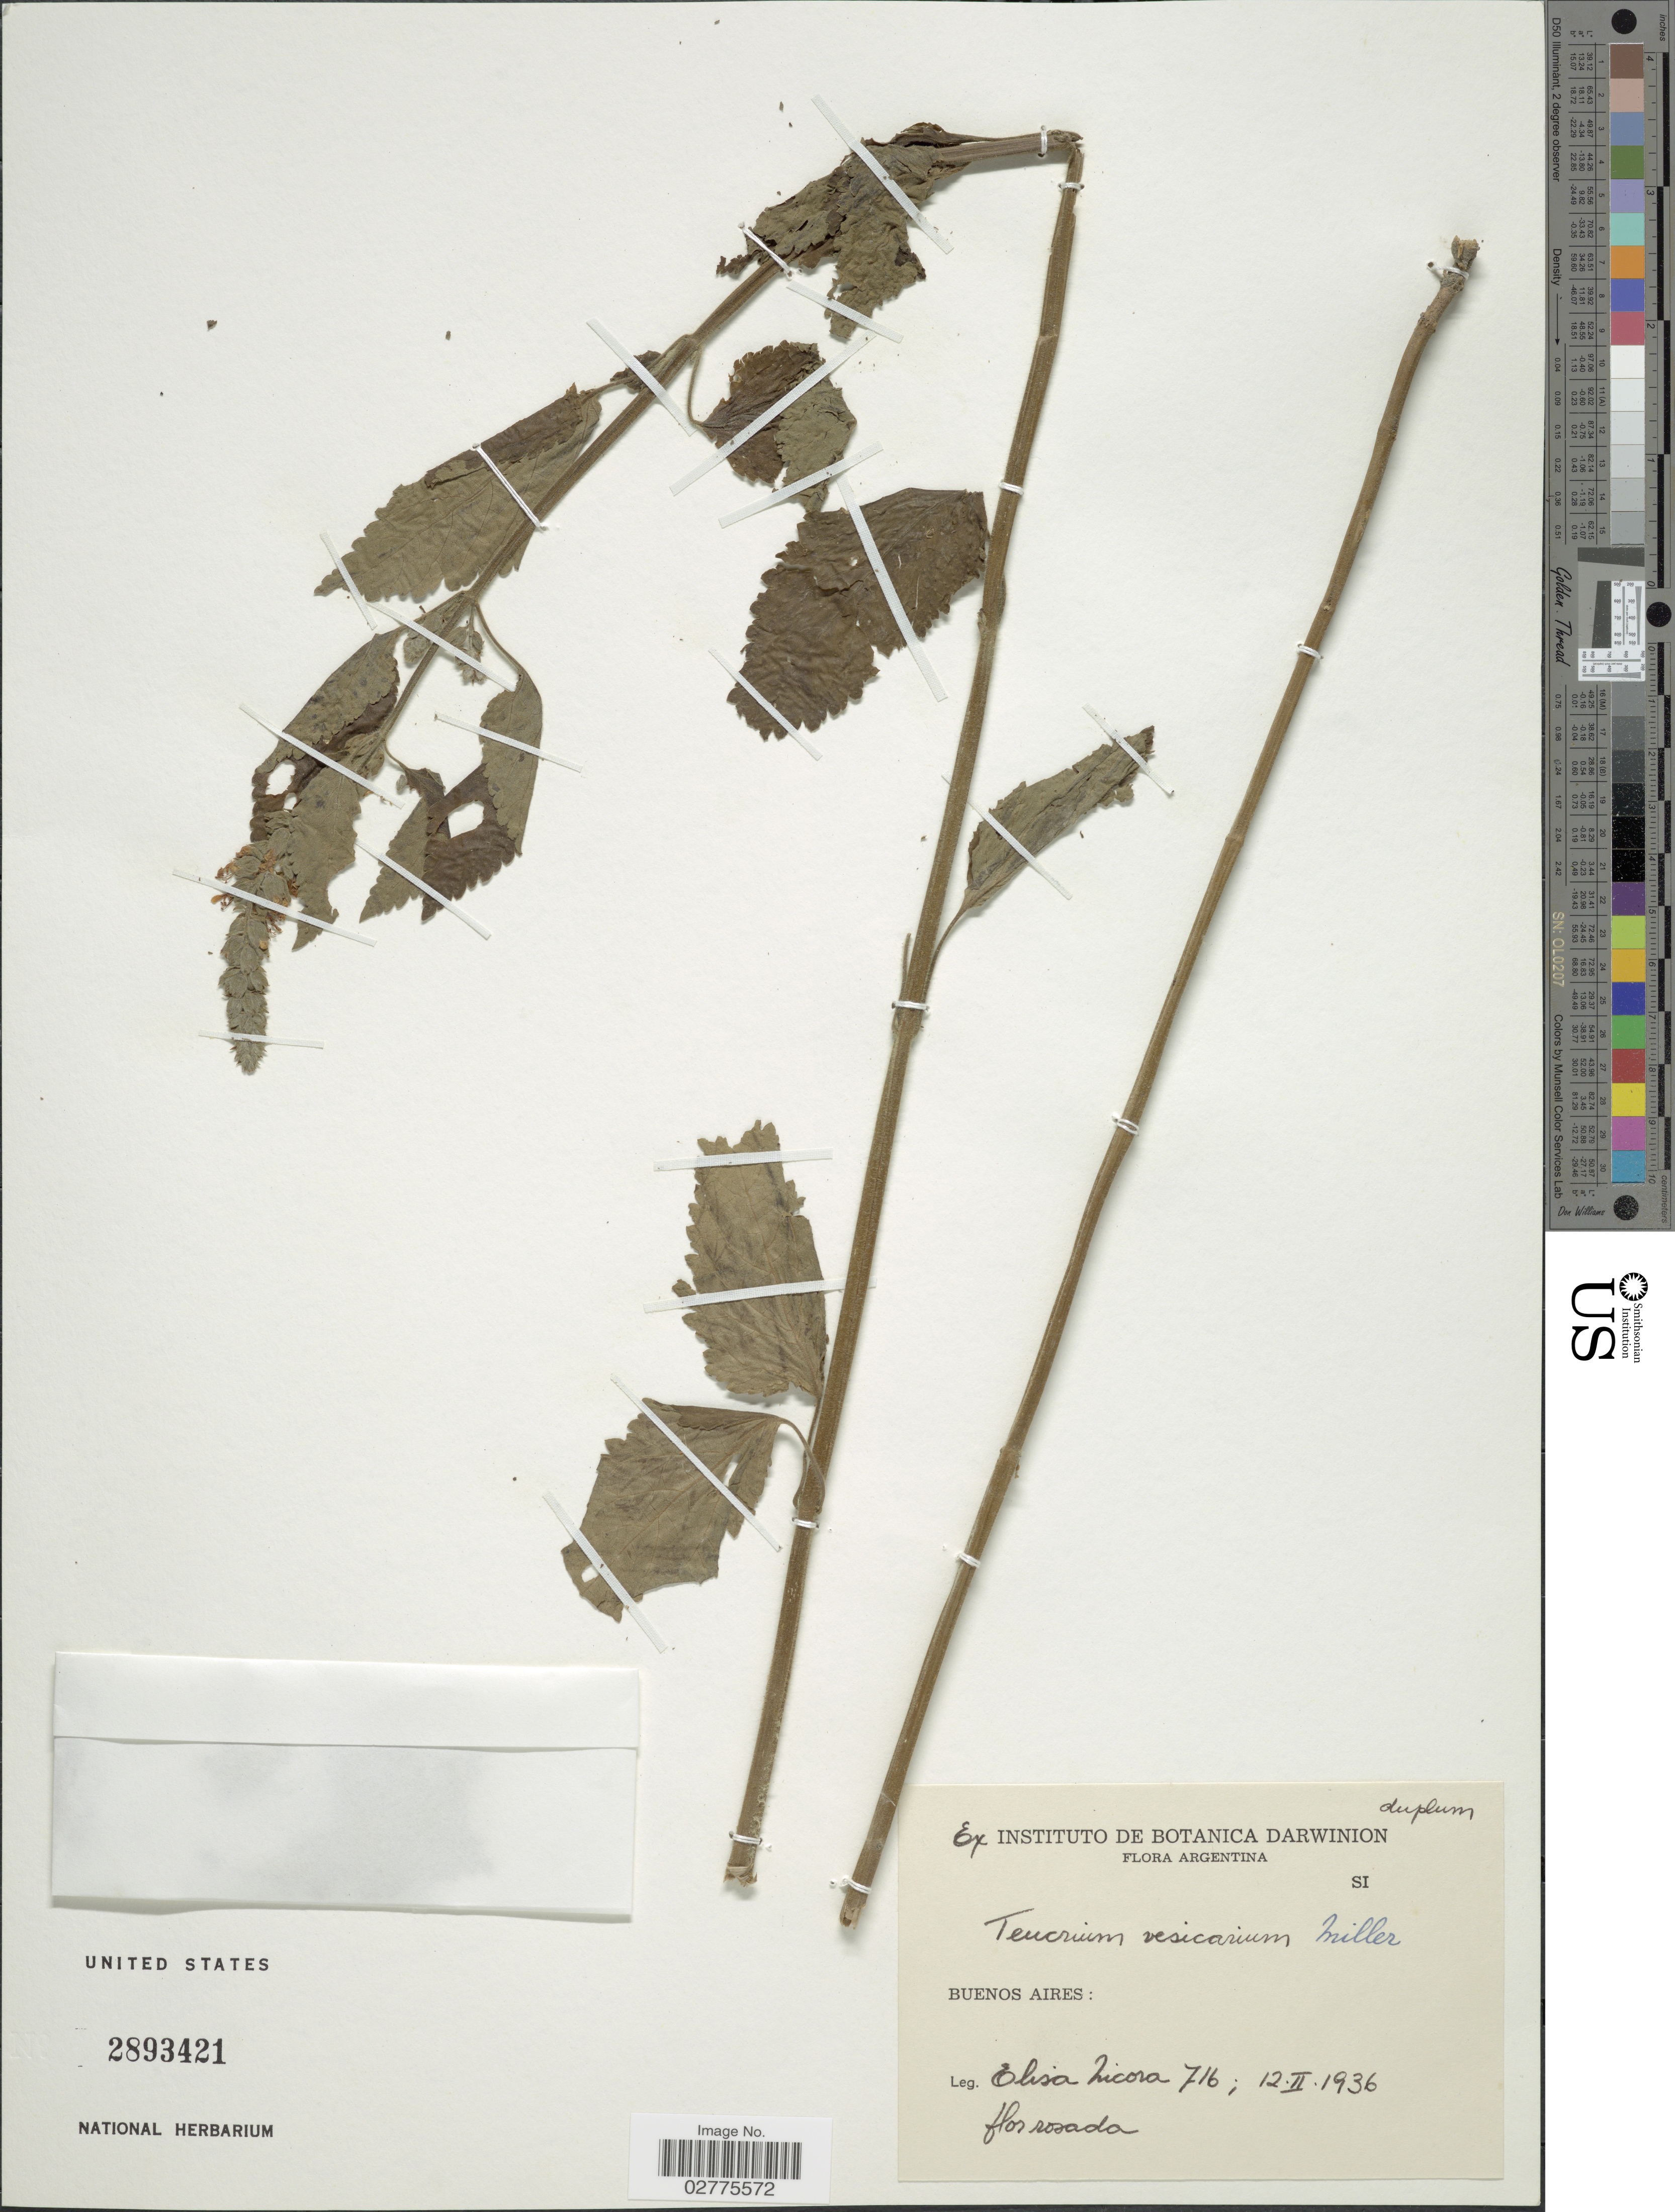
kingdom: Plantae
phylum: Tracheophyta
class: Magnoliopsida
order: Lamiales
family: Lamiaceae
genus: Teucrium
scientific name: Teucrium vesicarium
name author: Mill.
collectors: E. G. Nicora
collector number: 716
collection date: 1936-02-12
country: Argentina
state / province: Buenos Aires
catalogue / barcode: US 2893421